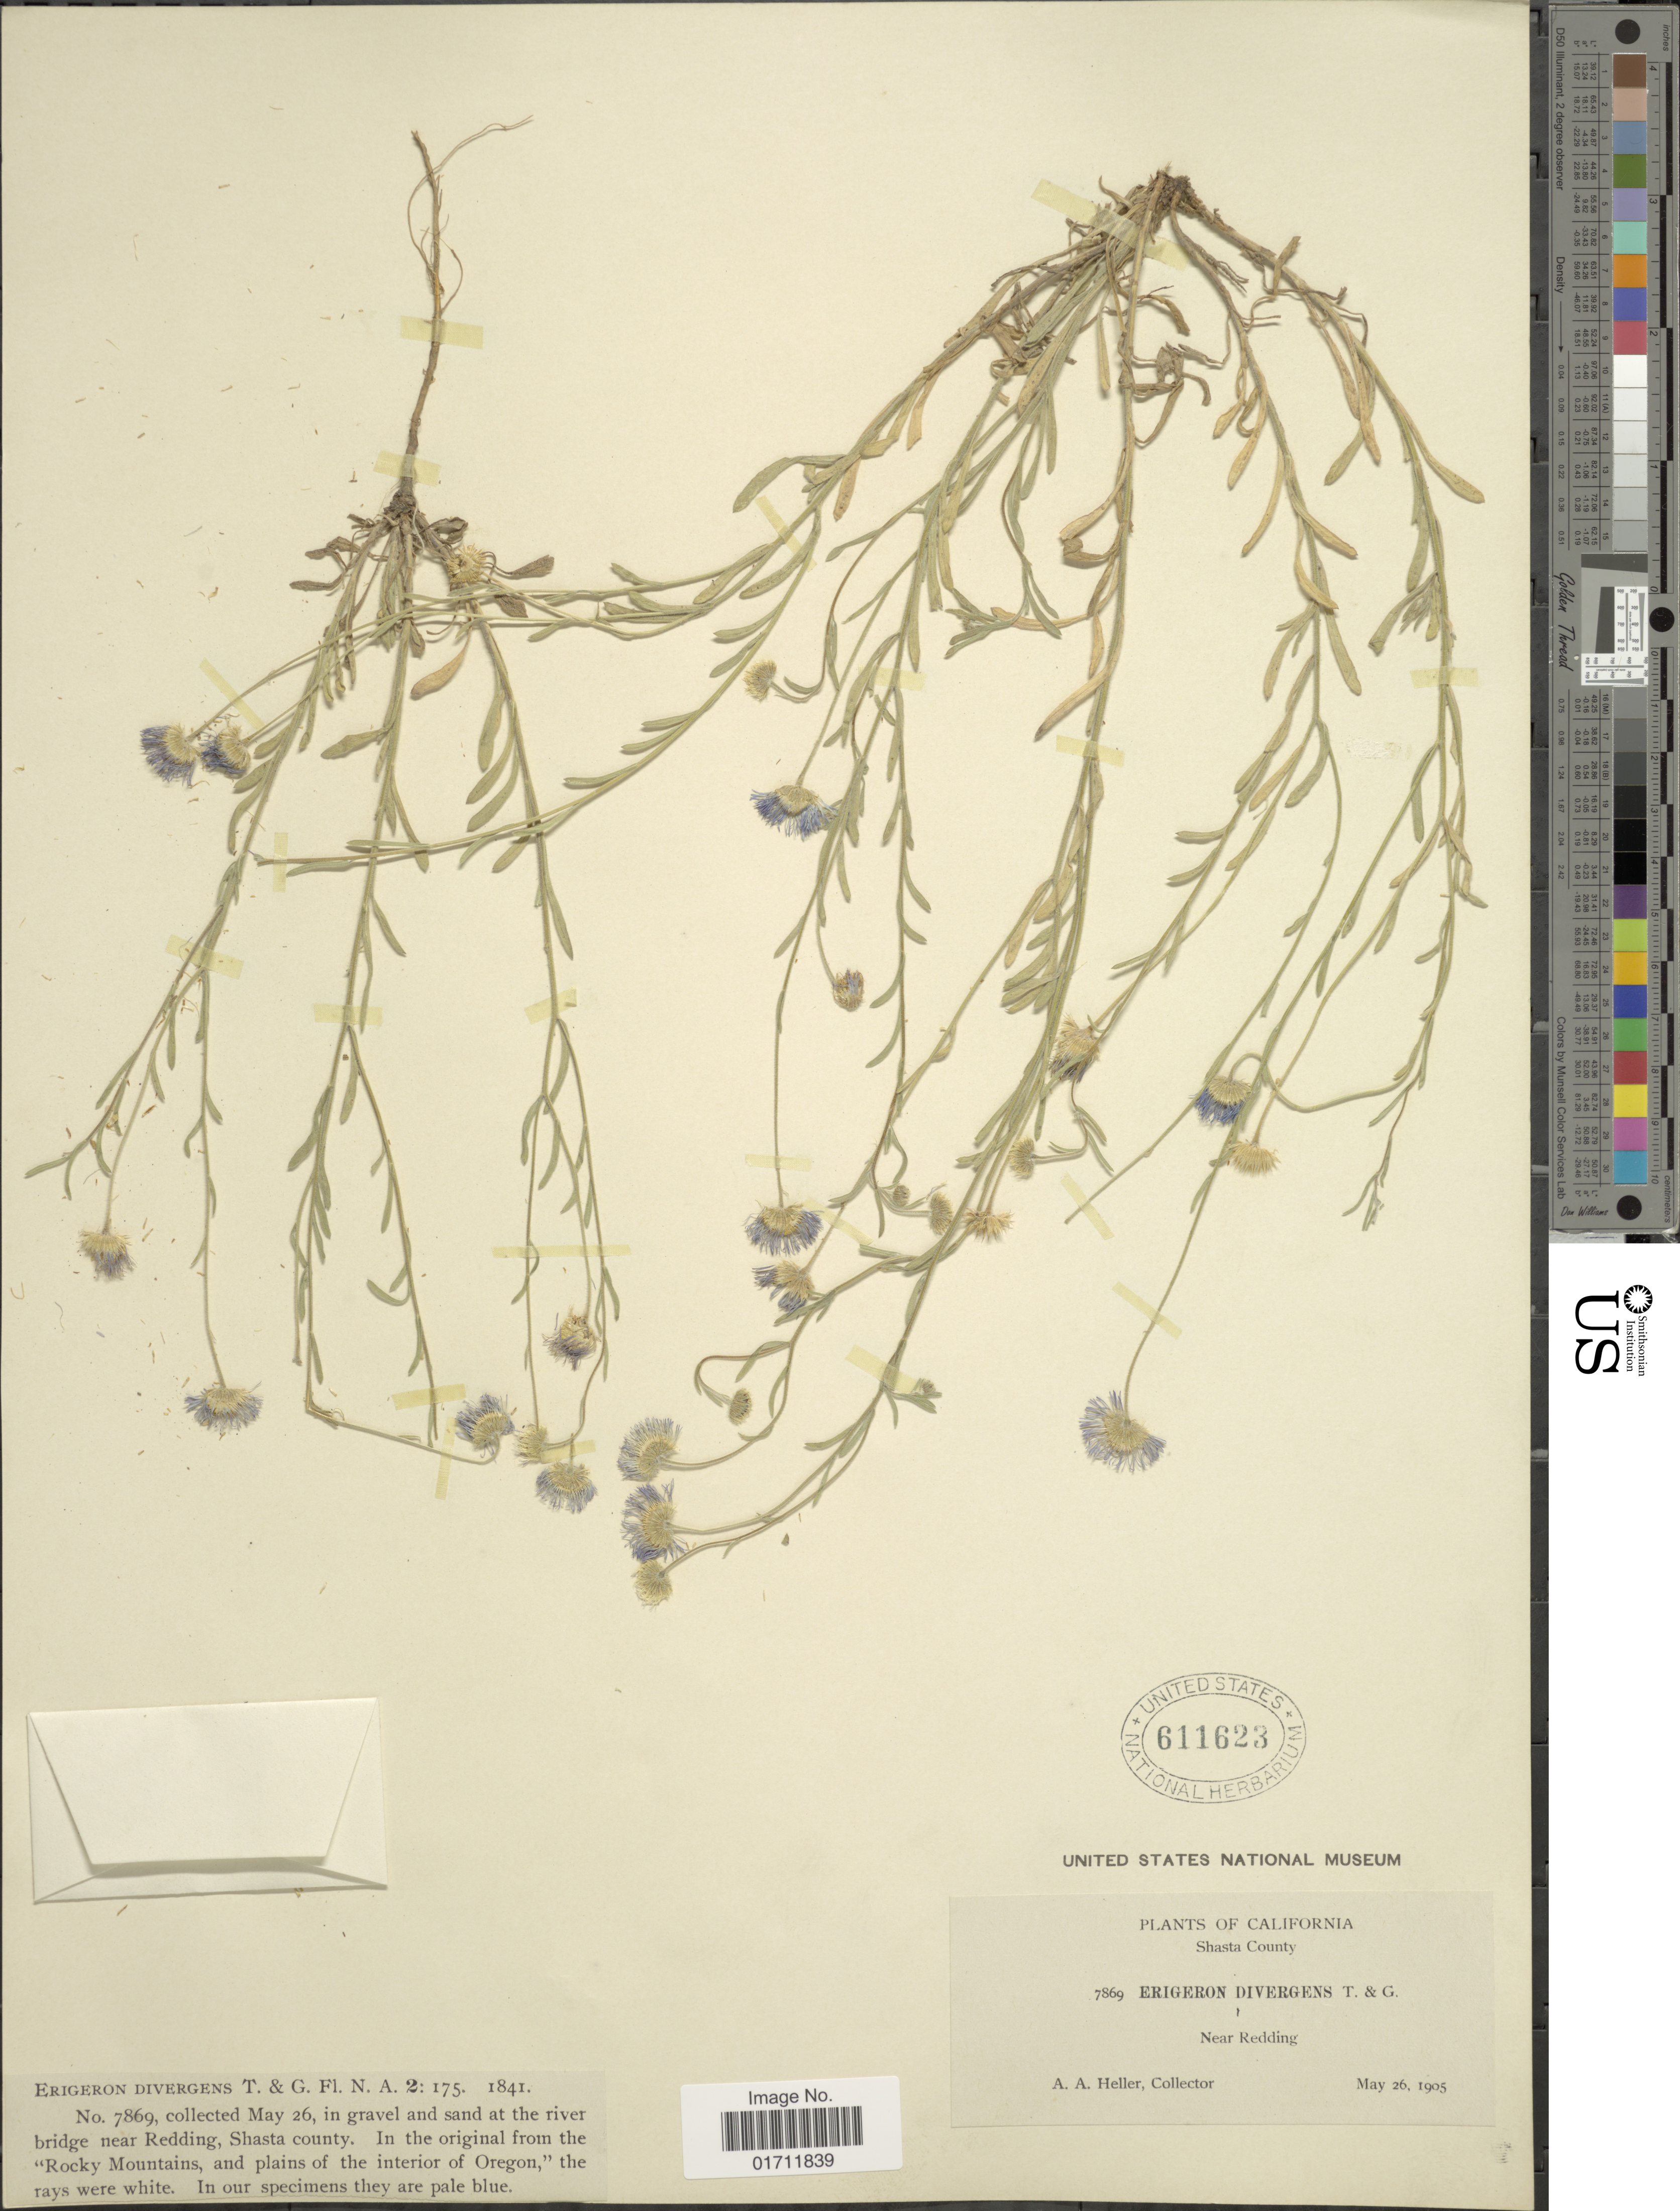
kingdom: Plantae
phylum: Tracheophyta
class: Magnoliopsida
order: Asterales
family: Asteraceae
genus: Erigeron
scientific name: Erigeron divergens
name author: Torr. & A. Gray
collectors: A. A. Heller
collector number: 7869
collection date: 1905-05-26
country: United States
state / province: California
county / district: Shasta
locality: Shasta County, in gravel and sand at the river bridge near Reding, Shasta county. In the original from the 'Rocky Mountains, and plains of the interior of Oregon', Near Redding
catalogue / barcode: US 611623